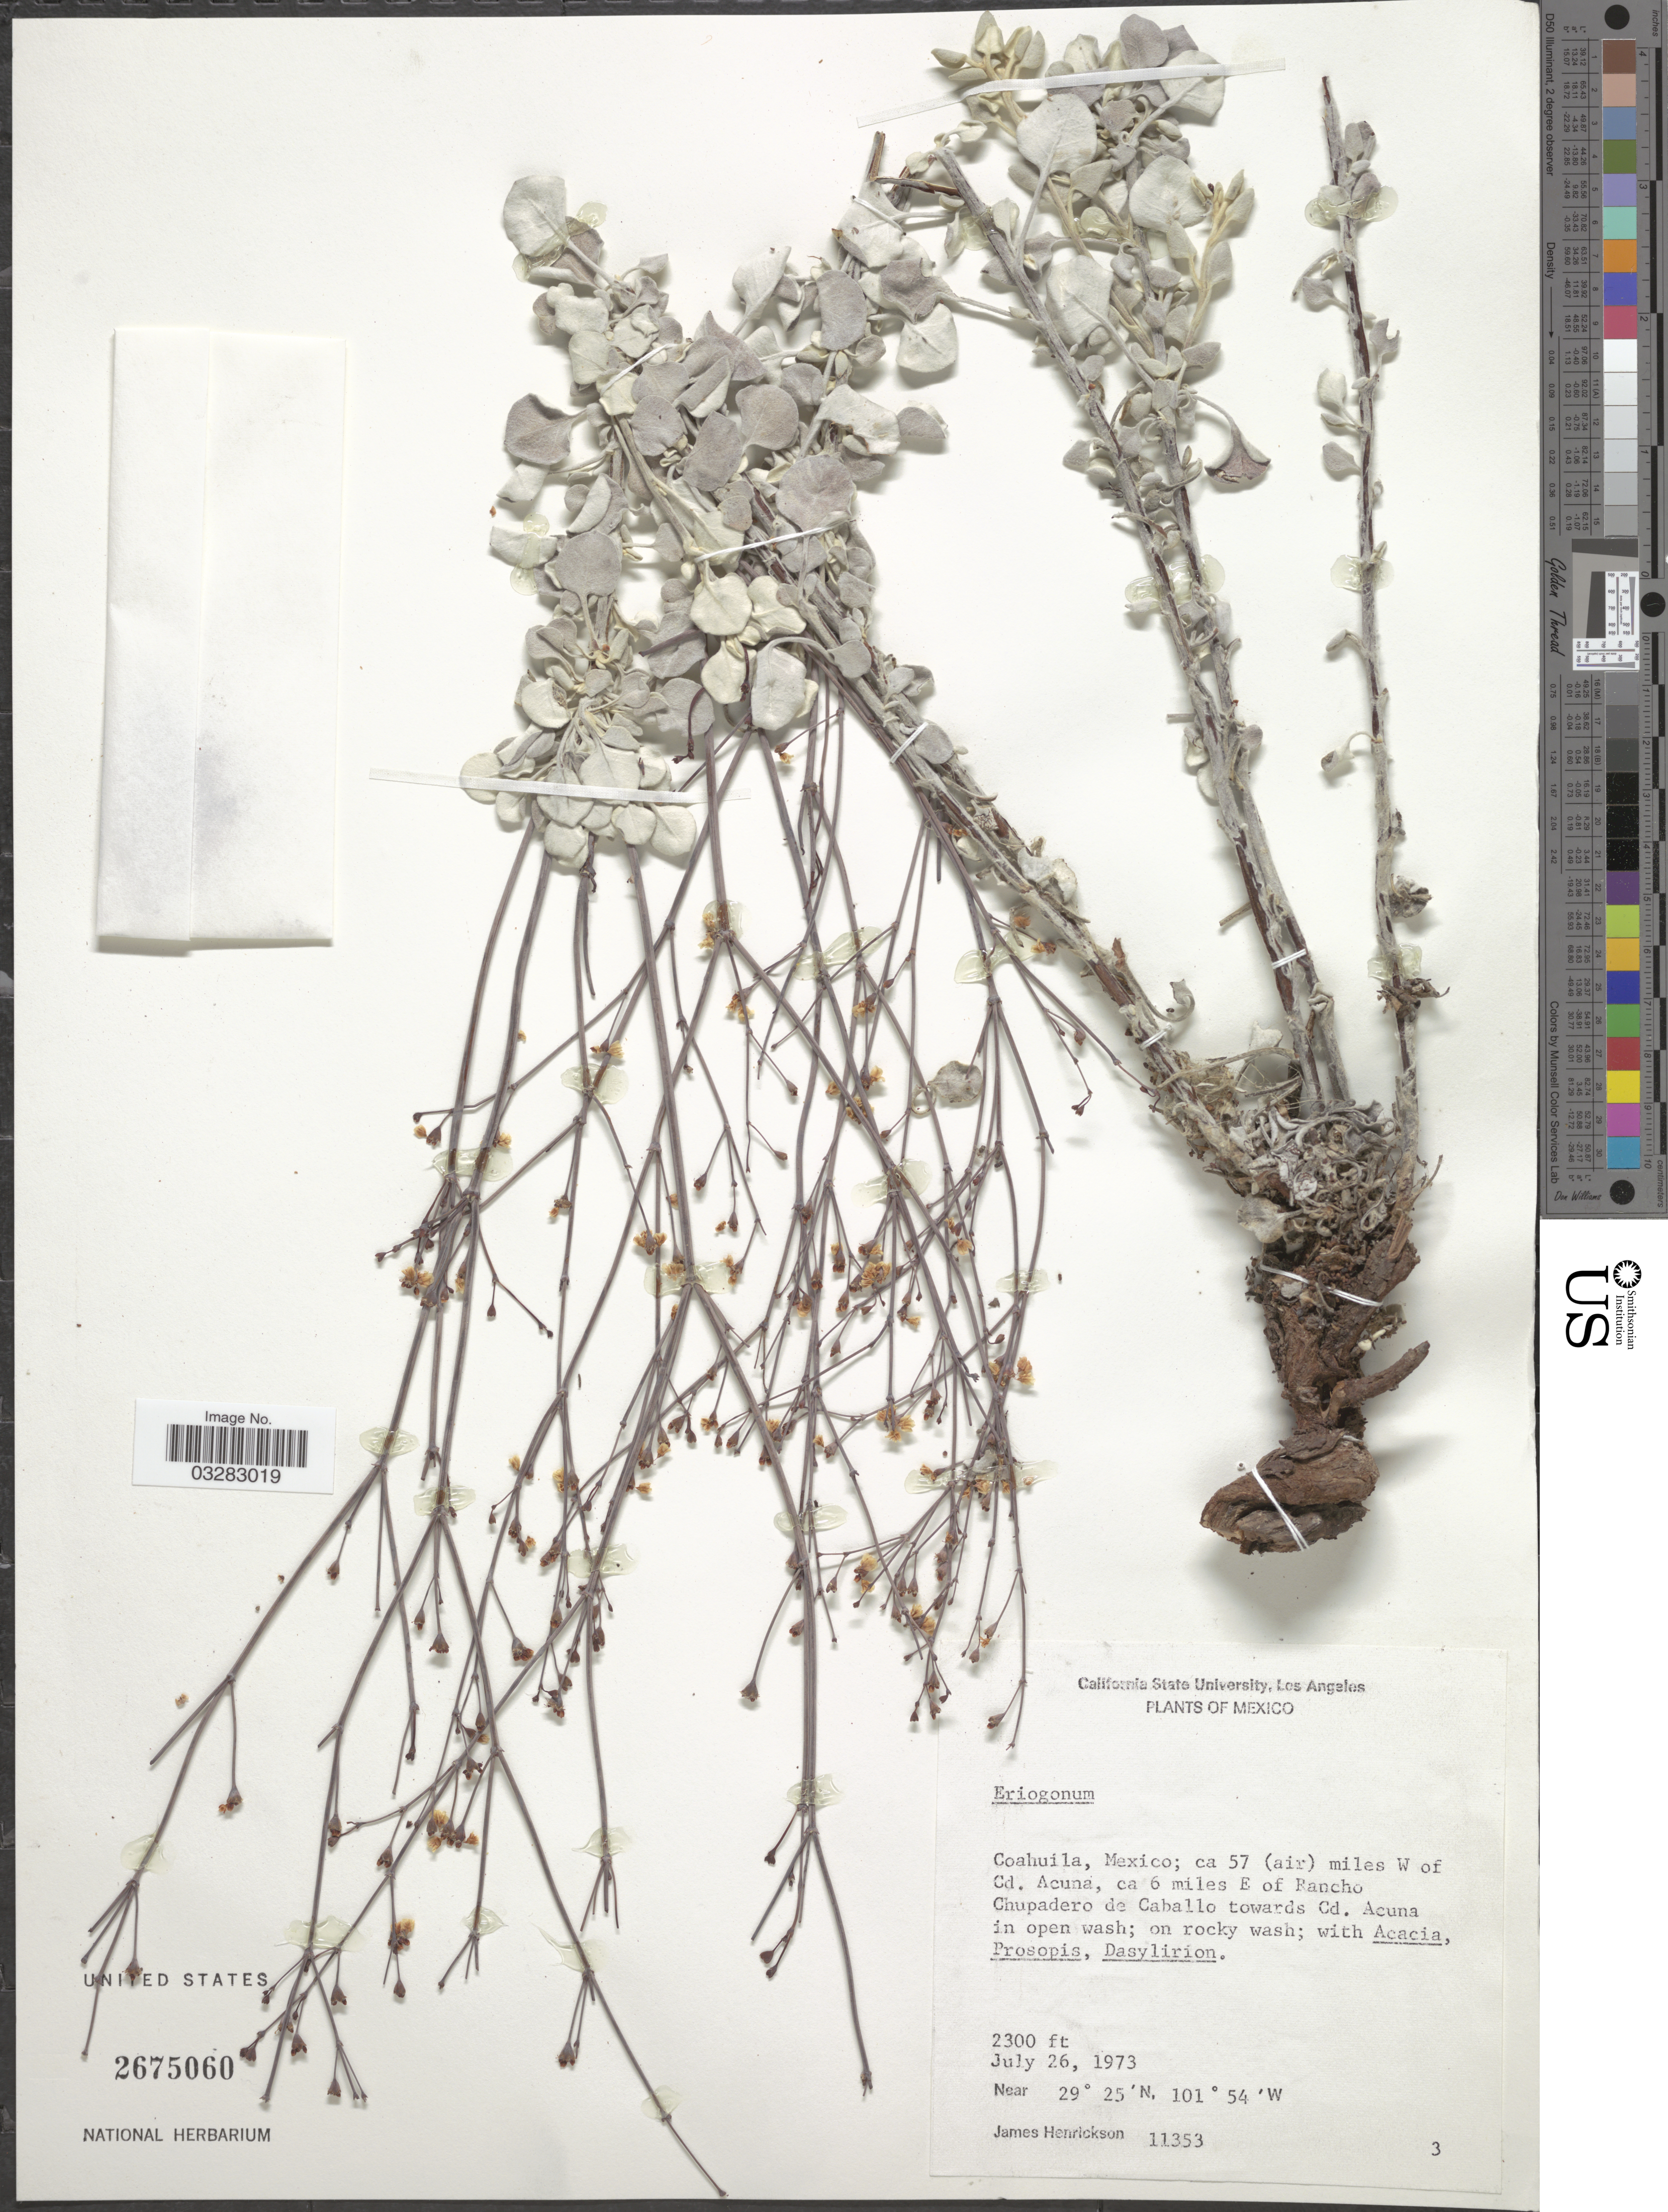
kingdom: Plantae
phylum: Tracheophyta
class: Magnoliopsida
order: Caryophyllales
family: Polygonaceae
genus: Eriogonum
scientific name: Eriogonum sp.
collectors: J. Henrickson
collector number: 11353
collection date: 1973-07-26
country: Mexico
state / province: Coahuila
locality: Ca 57 (air) miles W of Cd. Acuna, ca 6 miles E of Rancho Chupadero de Caballo towards Cd. Acuna in open wash.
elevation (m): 701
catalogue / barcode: US 2675060